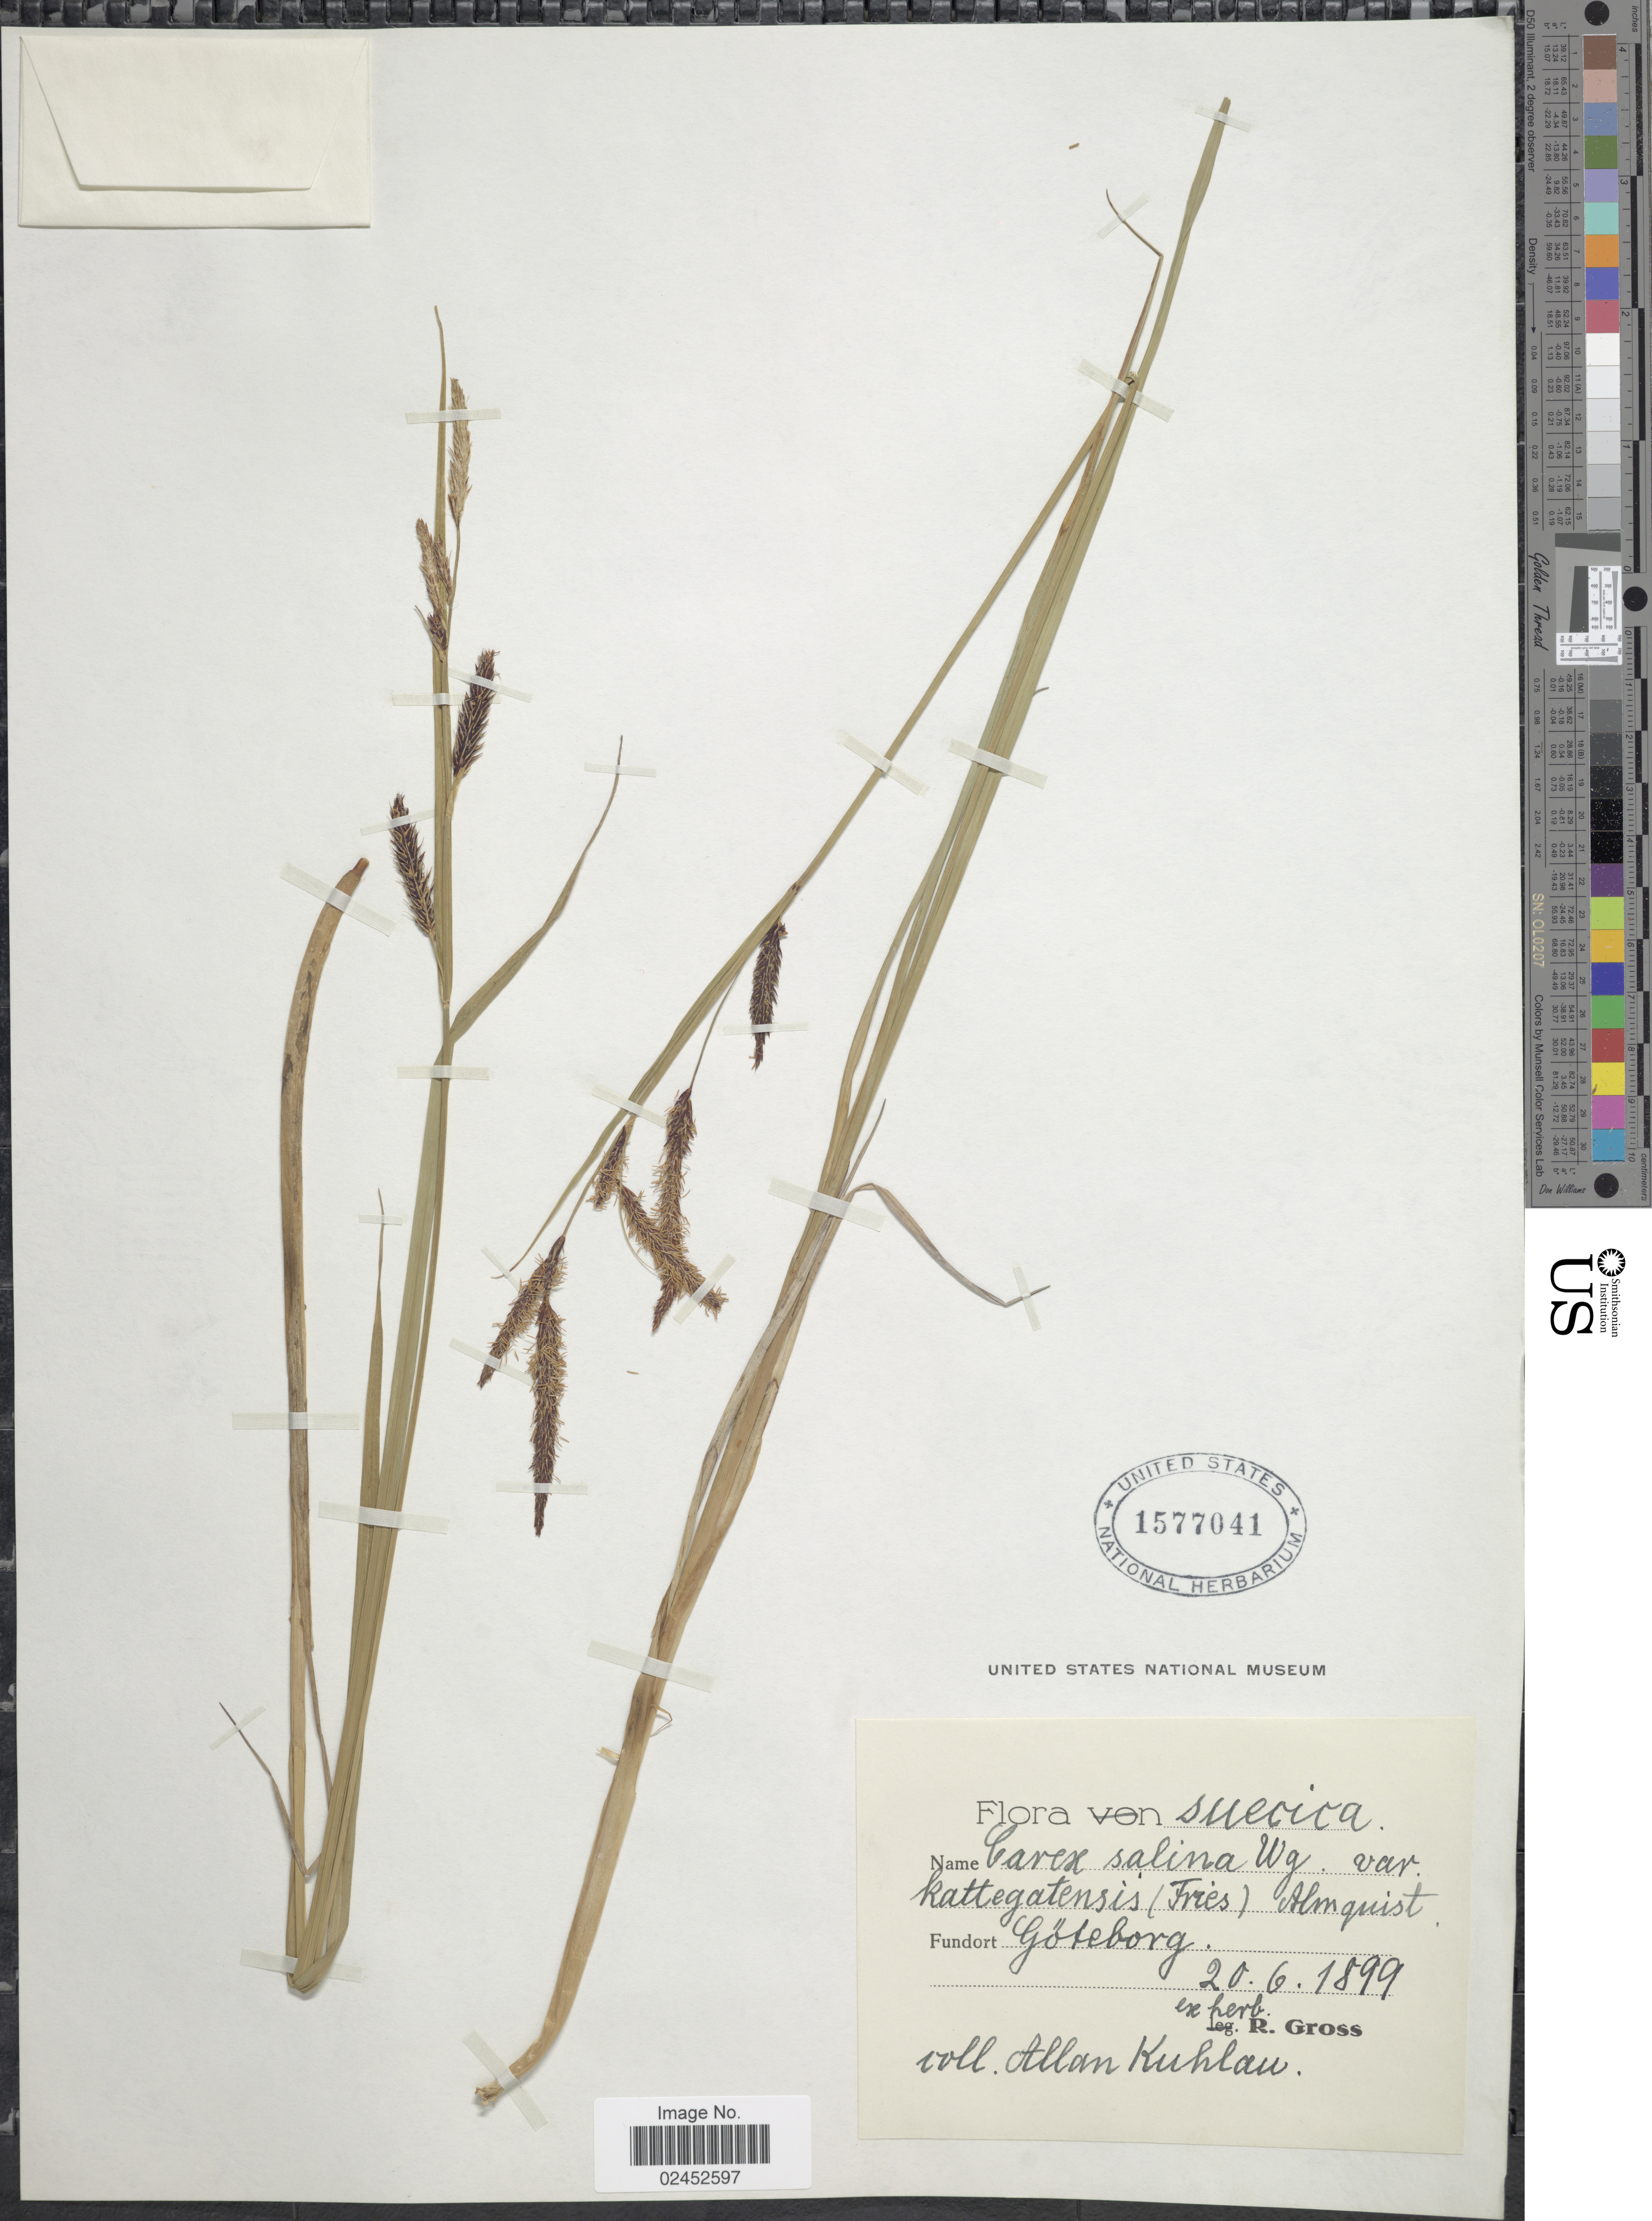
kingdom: Plantae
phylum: Tracheophyta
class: Liliopsida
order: Poales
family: Cyperaceae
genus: Carex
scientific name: Carex salina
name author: Wahlenb.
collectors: A. Kuhlan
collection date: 1899-06-20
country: Sweden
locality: Suecica, Fundort Göteborg.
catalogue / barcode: US 1577041